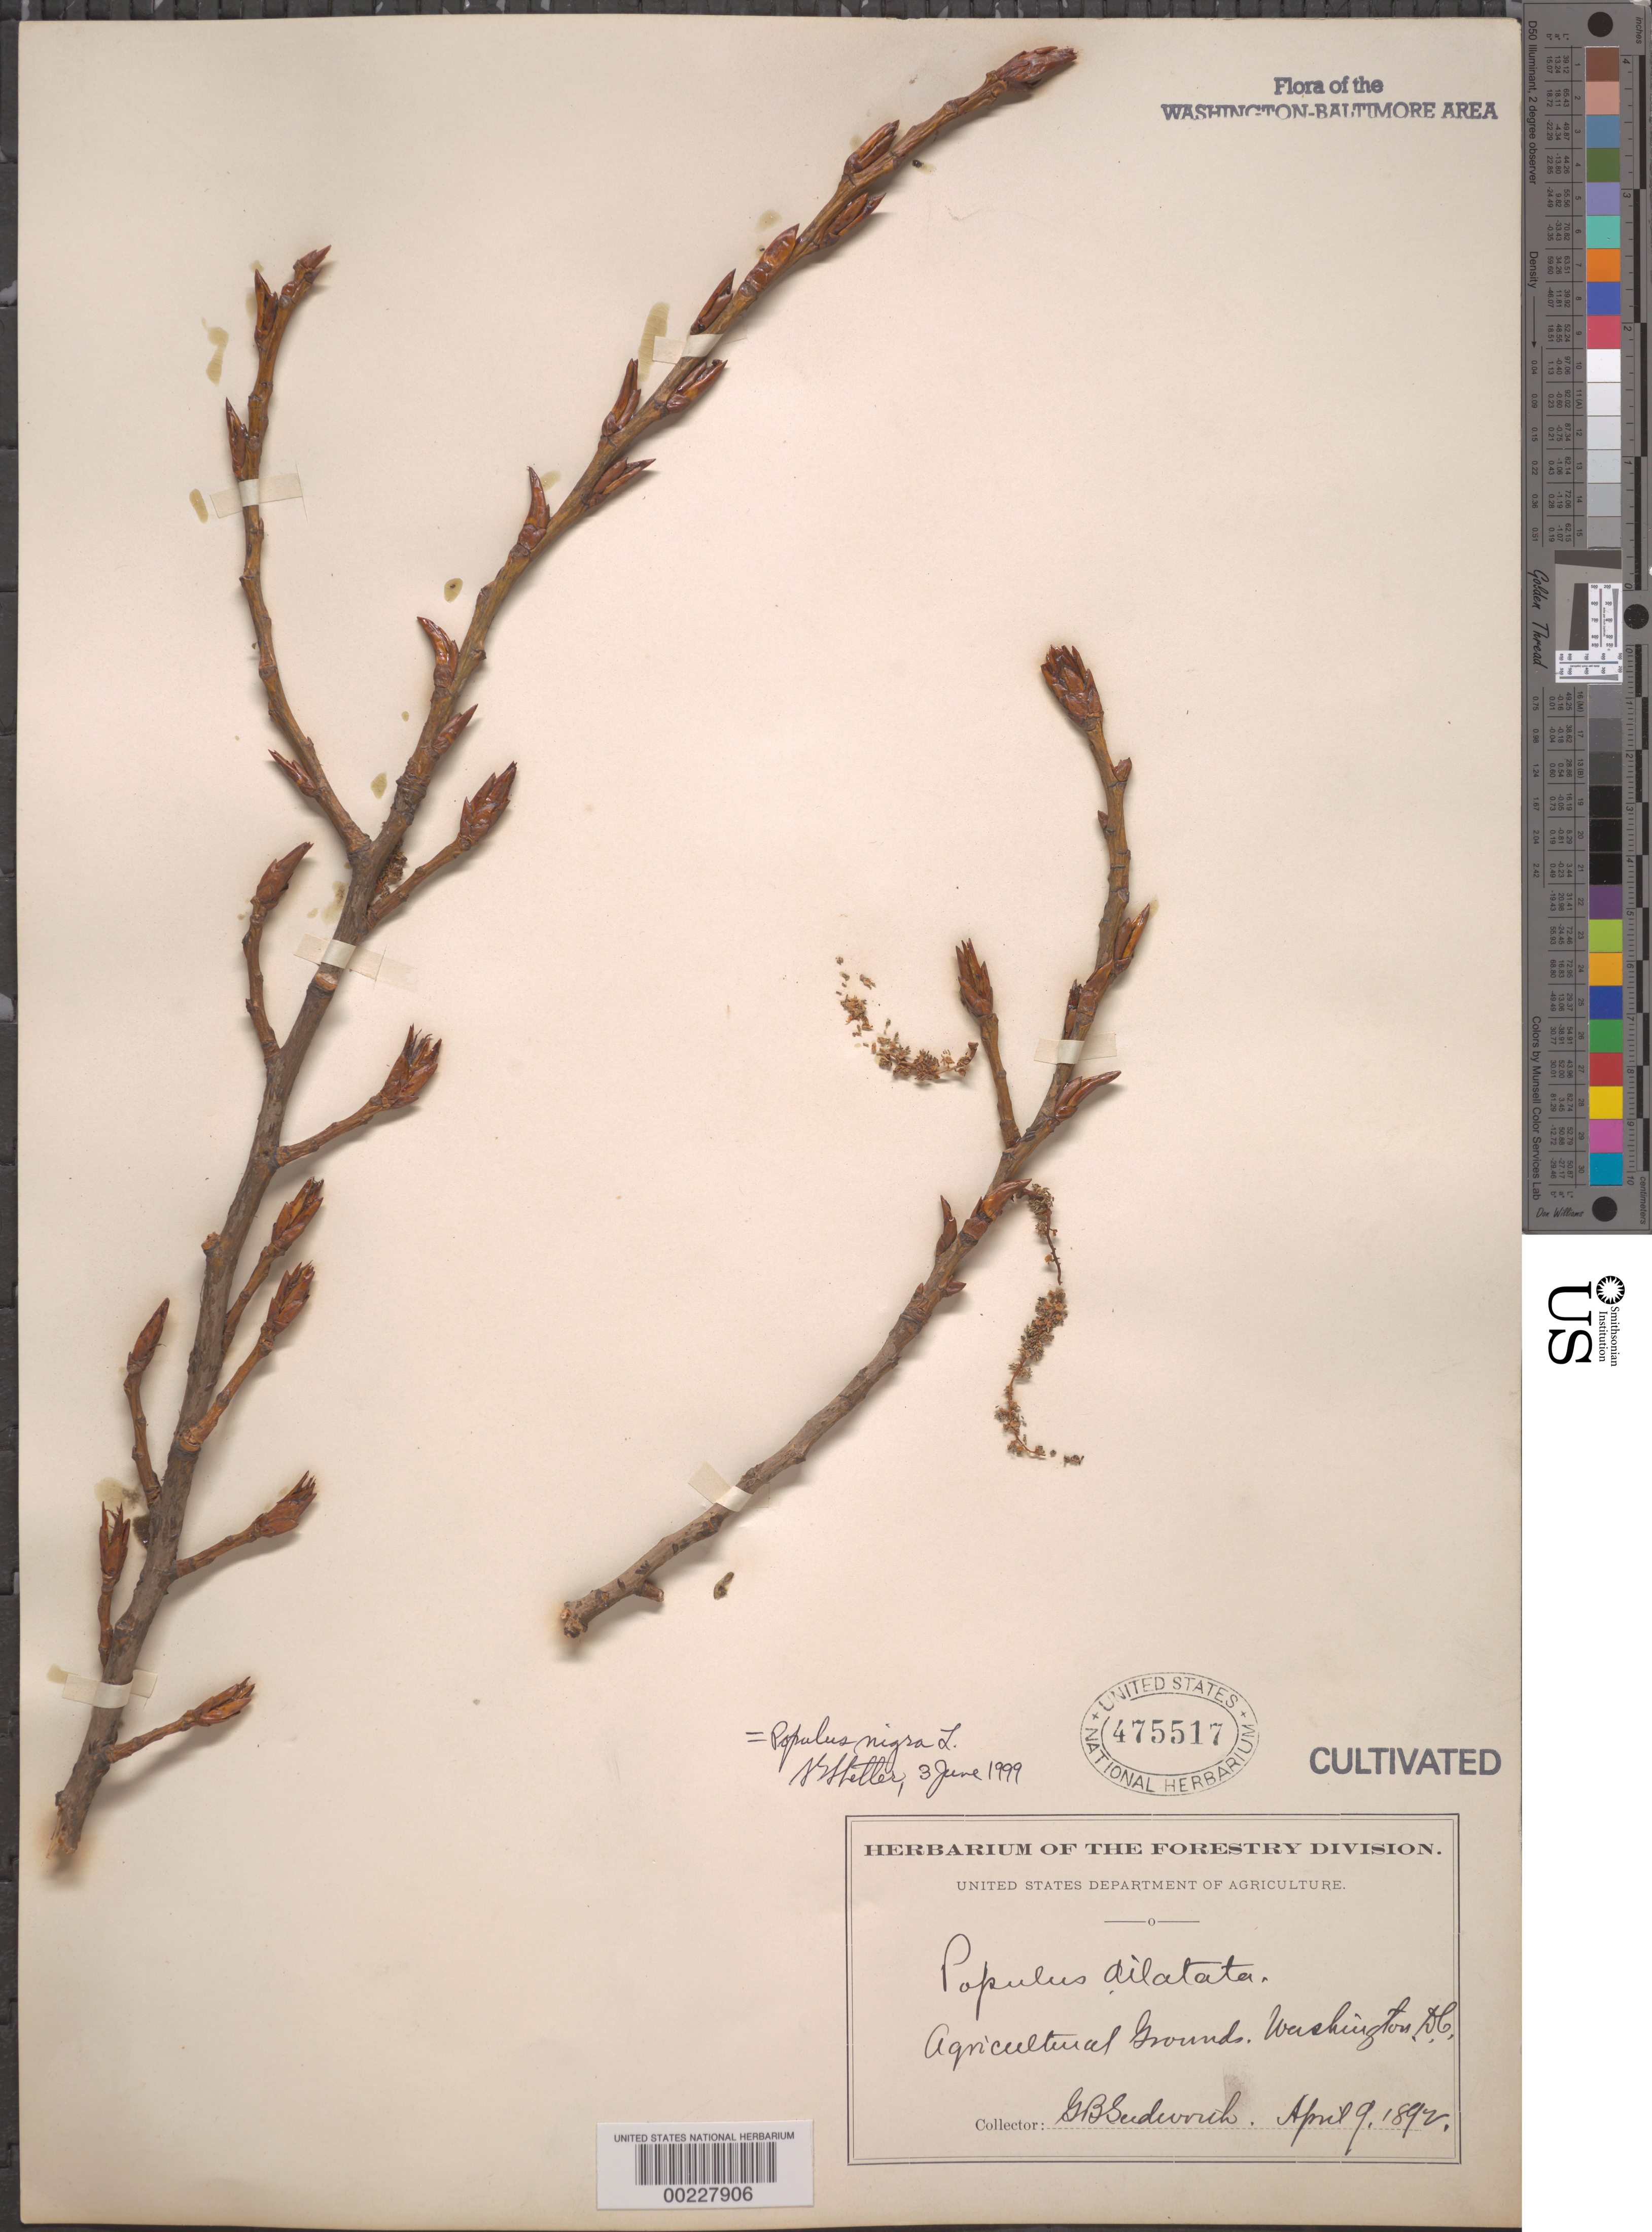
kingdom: Plantae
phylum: Tracheophyta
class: Magnoliopsida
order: Malpighiales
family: Salicaceae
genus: Populus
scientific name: Populus nigra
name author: L.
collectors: G. B. Sudworth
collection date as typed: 09 Apr 1892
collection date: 1892-04-09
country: United States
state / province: District of Columbia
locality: Agriculture grounds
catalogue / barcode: US 475517